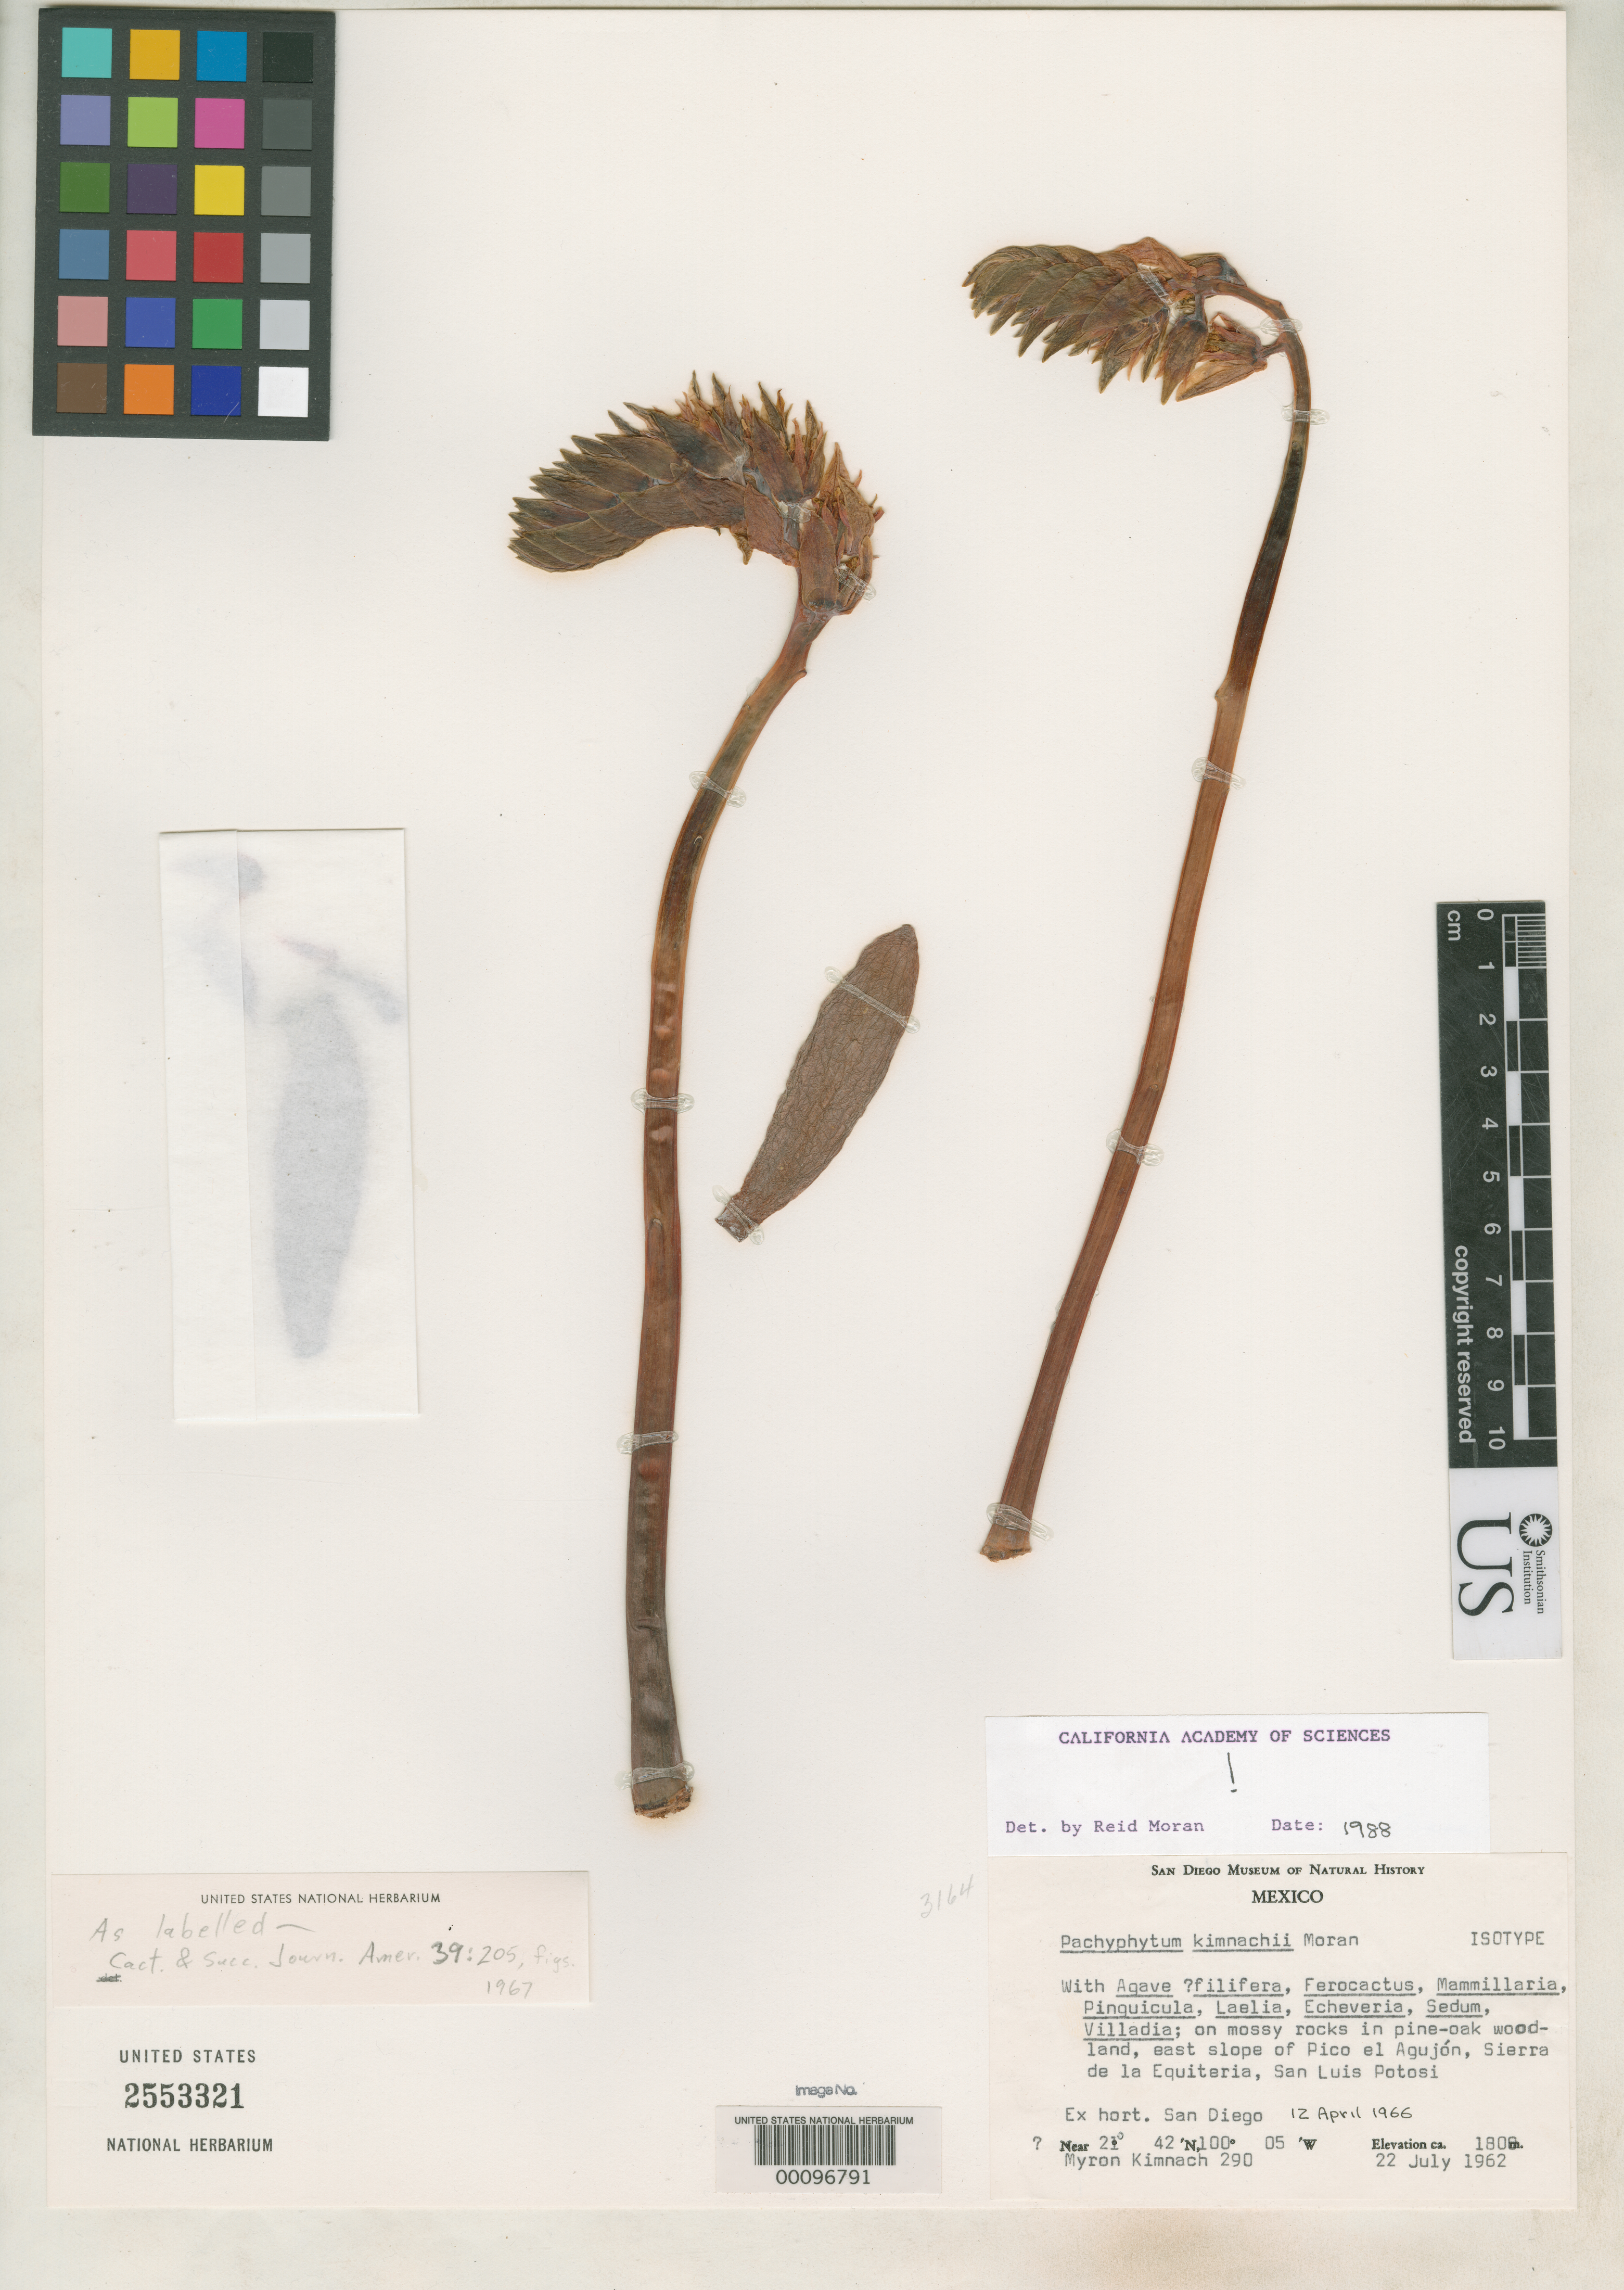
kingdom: Plantae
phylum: Tracheophyta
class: Magnoliopsida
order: Saxifragales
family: Crassulaceae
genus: Pachyphytum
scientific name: Pachyphytum kimnachii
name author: Moran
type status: Isotype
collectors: M. W. Kimnach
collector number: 290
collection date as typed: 22 Jul 1962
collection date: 1962-07-22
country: Mexico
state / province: San Luis Potosi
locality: Pico El Agujon.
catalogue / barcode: US 2553321